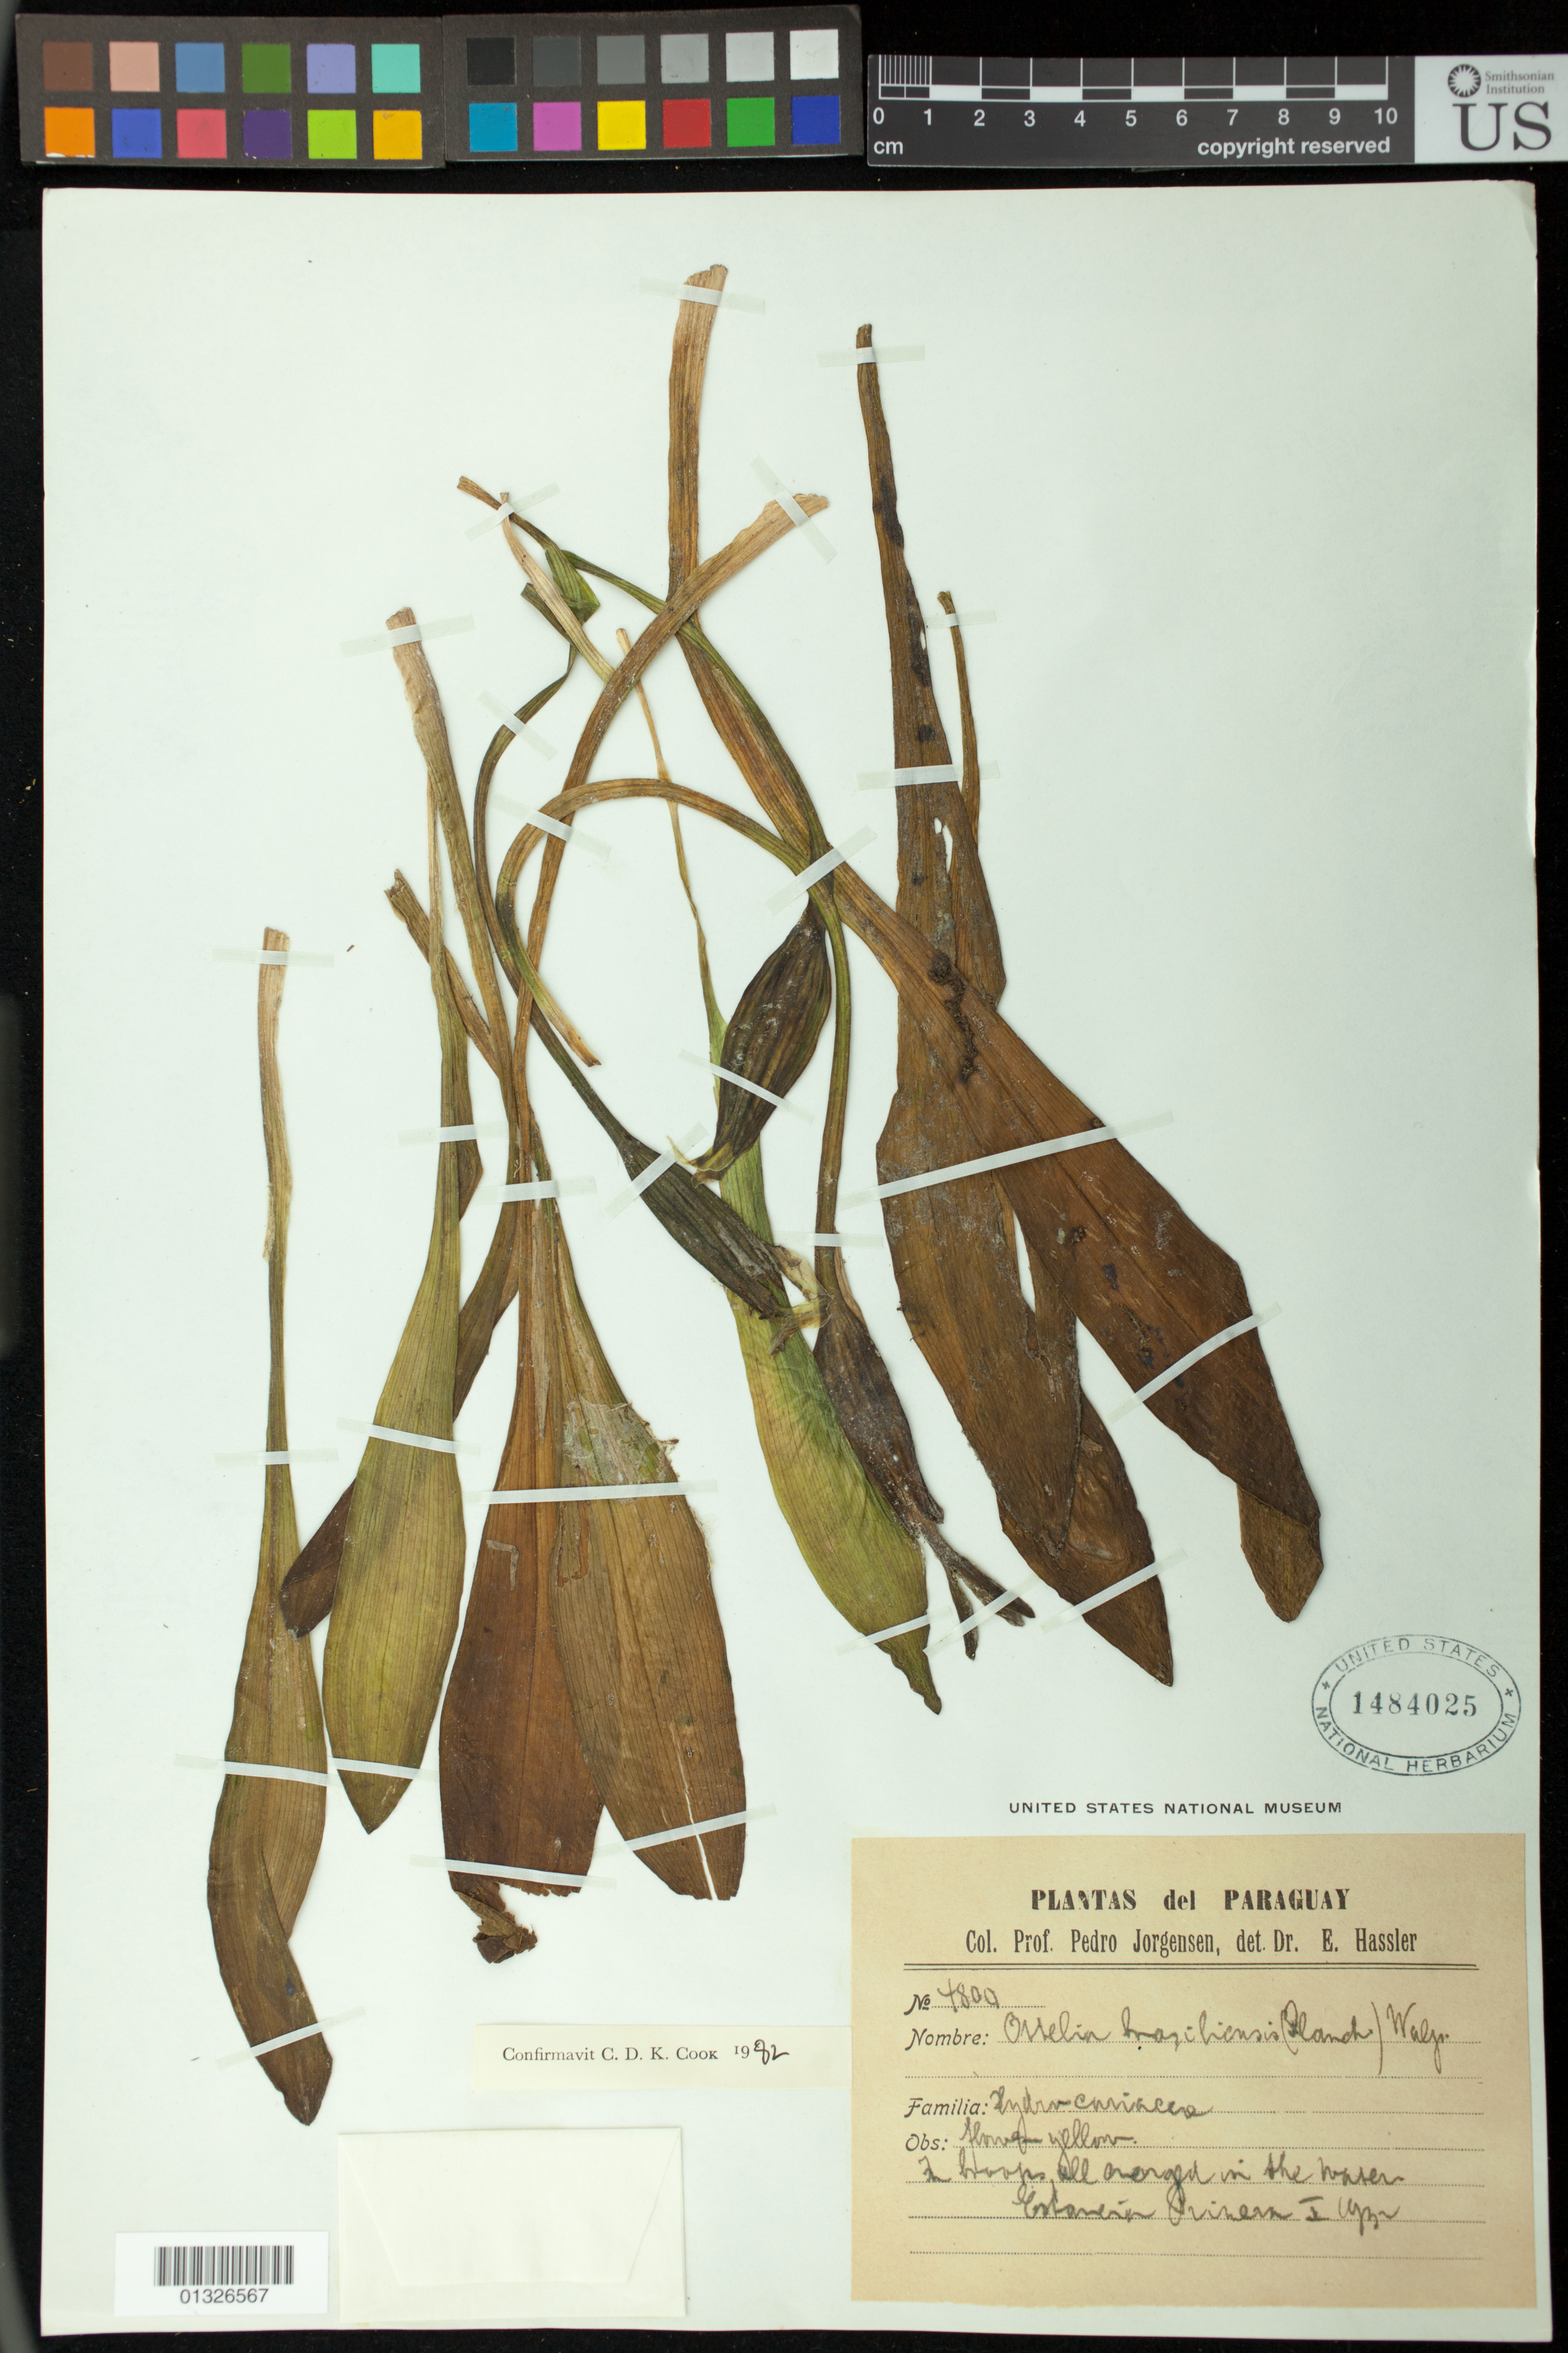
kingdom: Plantae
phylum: Tracheophyta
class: Liliopsida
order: Alismatales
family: Hydrocharitaceae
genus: Ottelia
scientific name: Ottelia brasiliensis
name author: (Planch.) Walp.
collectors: P. Jörgensen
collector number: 4800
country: Paraguay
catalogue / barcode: US 1484025